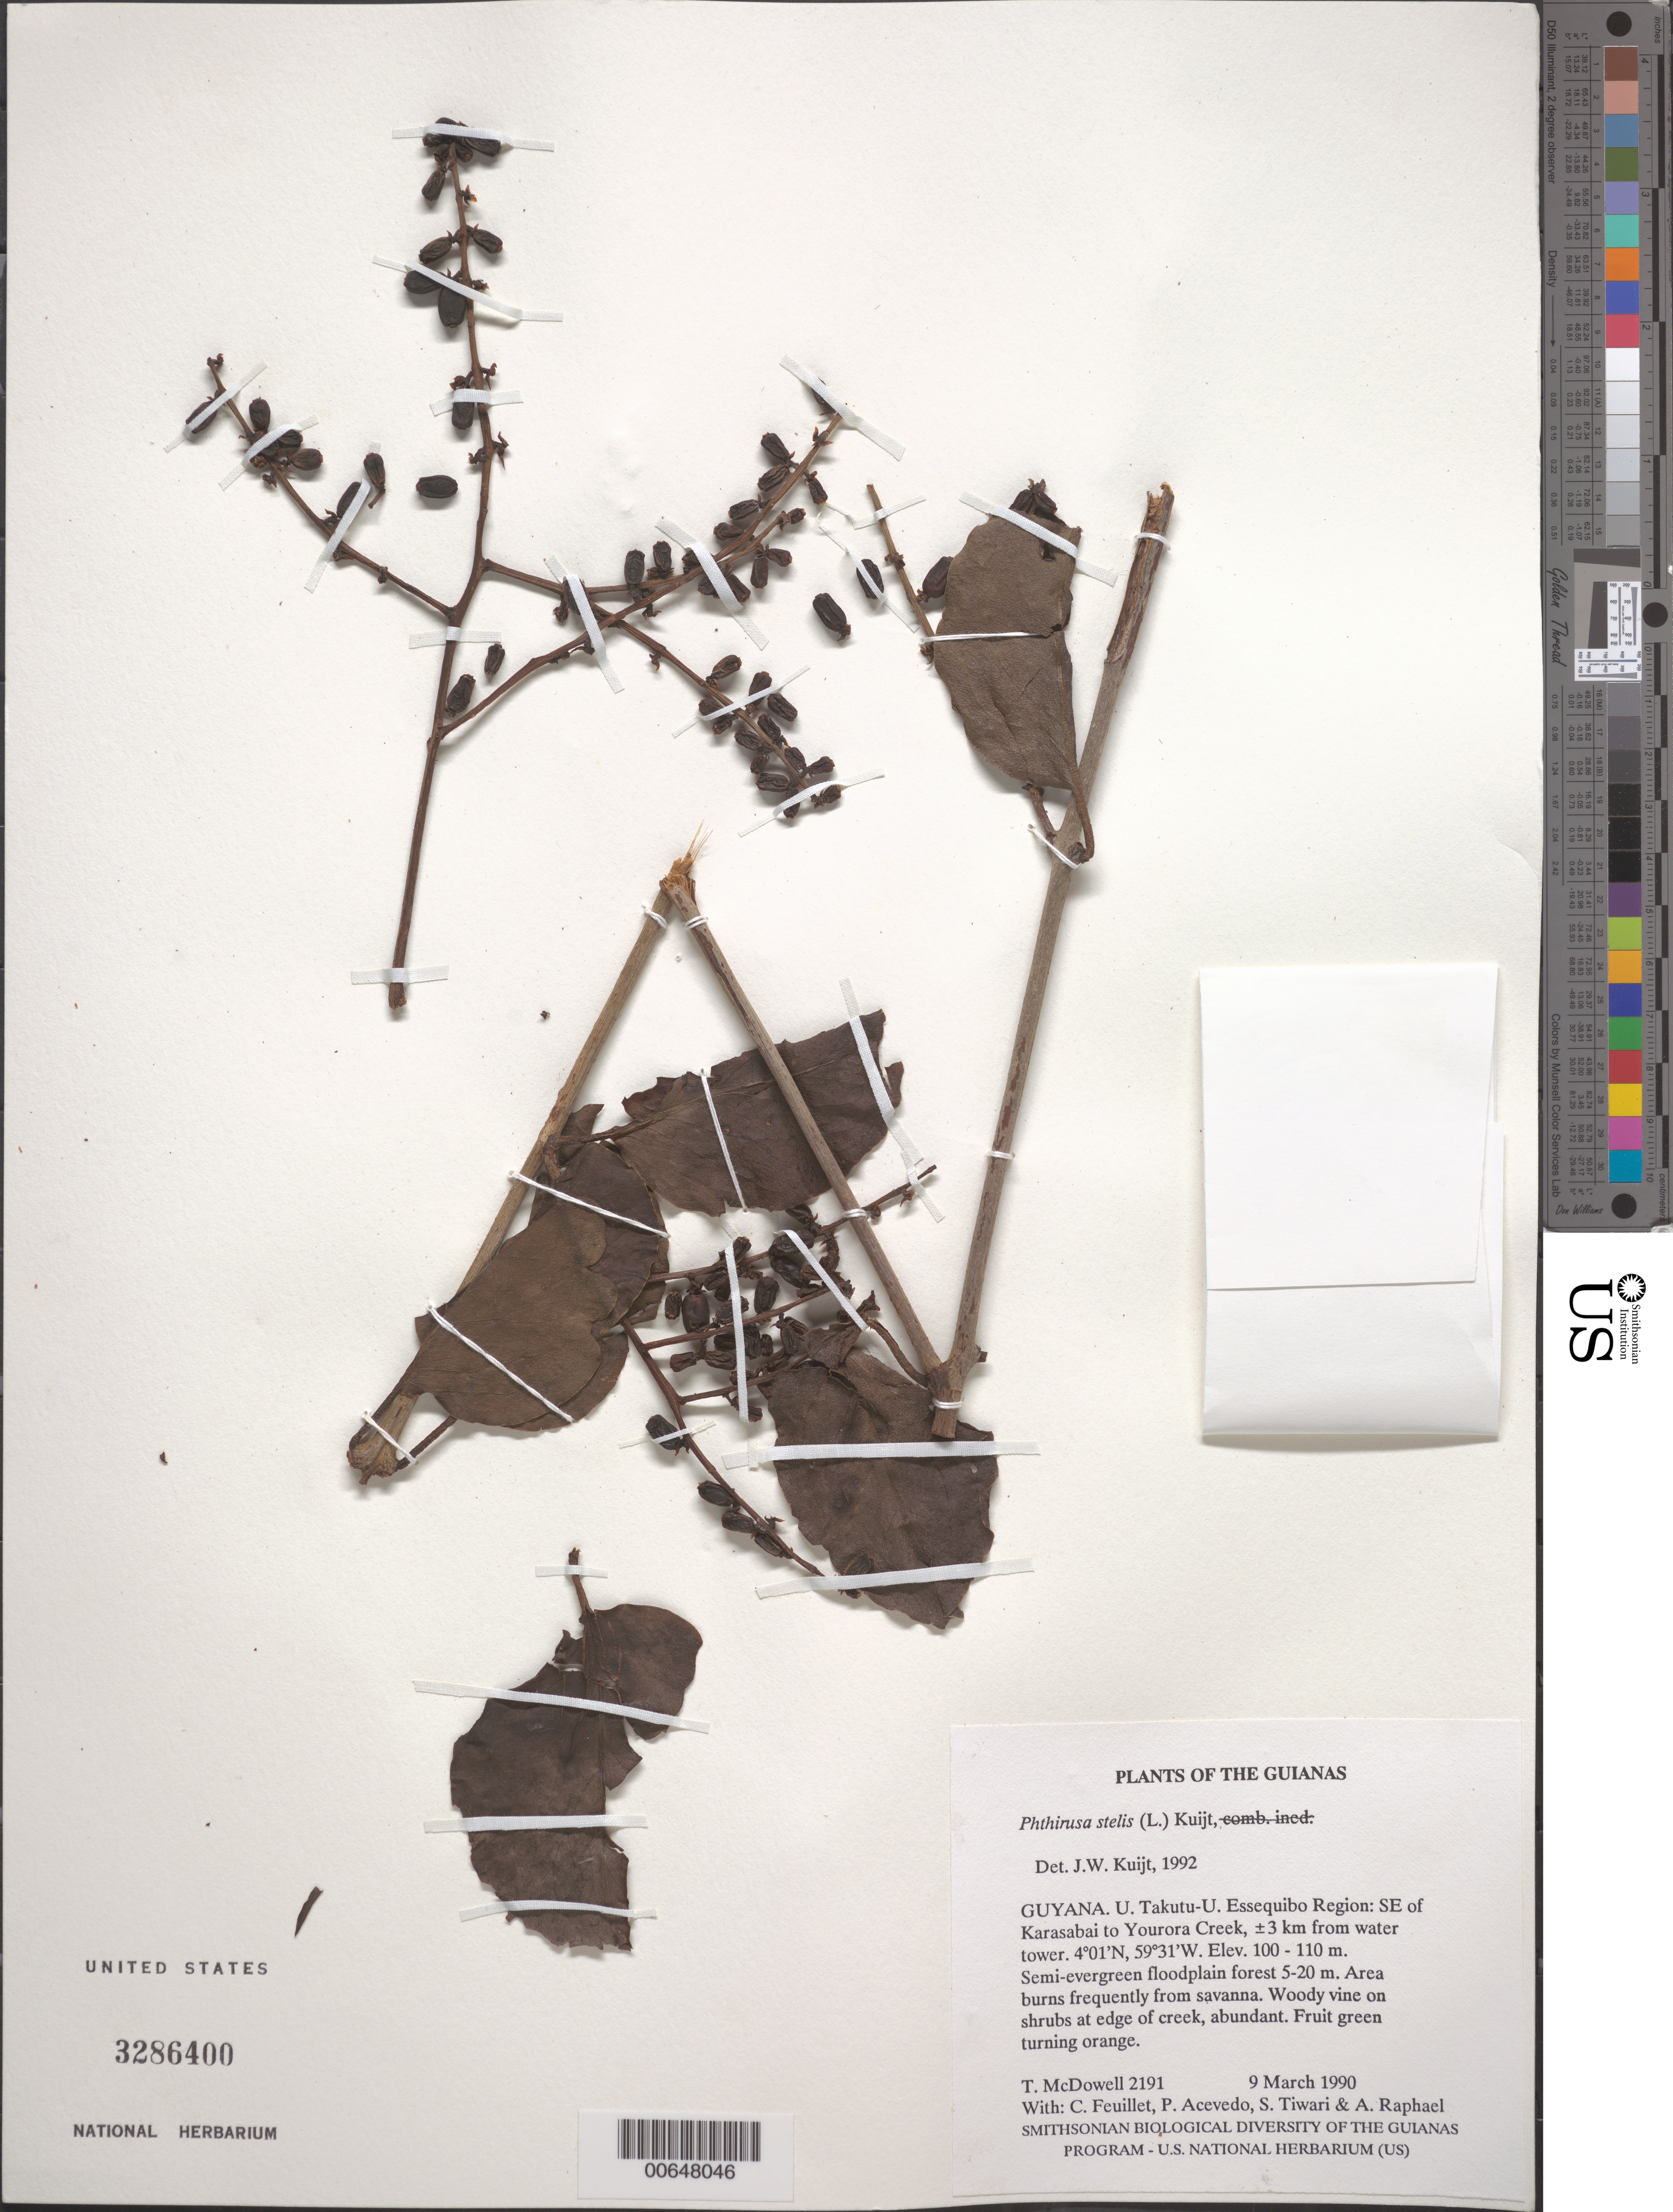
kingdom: Plantae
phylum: Tracheophyta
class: Magnoliopsida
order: Santalales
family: Loranthaceae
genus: Phthirusa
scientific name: Phthirusa stelis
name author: (L.) Kuijt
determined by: Kuijt, Job, (CANADA)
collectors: T. McDowell, C. Feuillet, P. Acevedo-Rodr., S. Tiwari & A. Raphael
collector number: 2191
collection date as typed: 9 March 1990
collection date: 1990-03-09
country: Guyana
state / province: U. Takutu-U. Essequibo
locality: SE of Karasabai to Yourora Creek, ±3 km from water tower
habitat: Semi-evergreen floodplain forest 5-20 m. Area burns frequently from savanna and nearby gardens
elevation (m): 100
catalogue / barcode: US 3286400